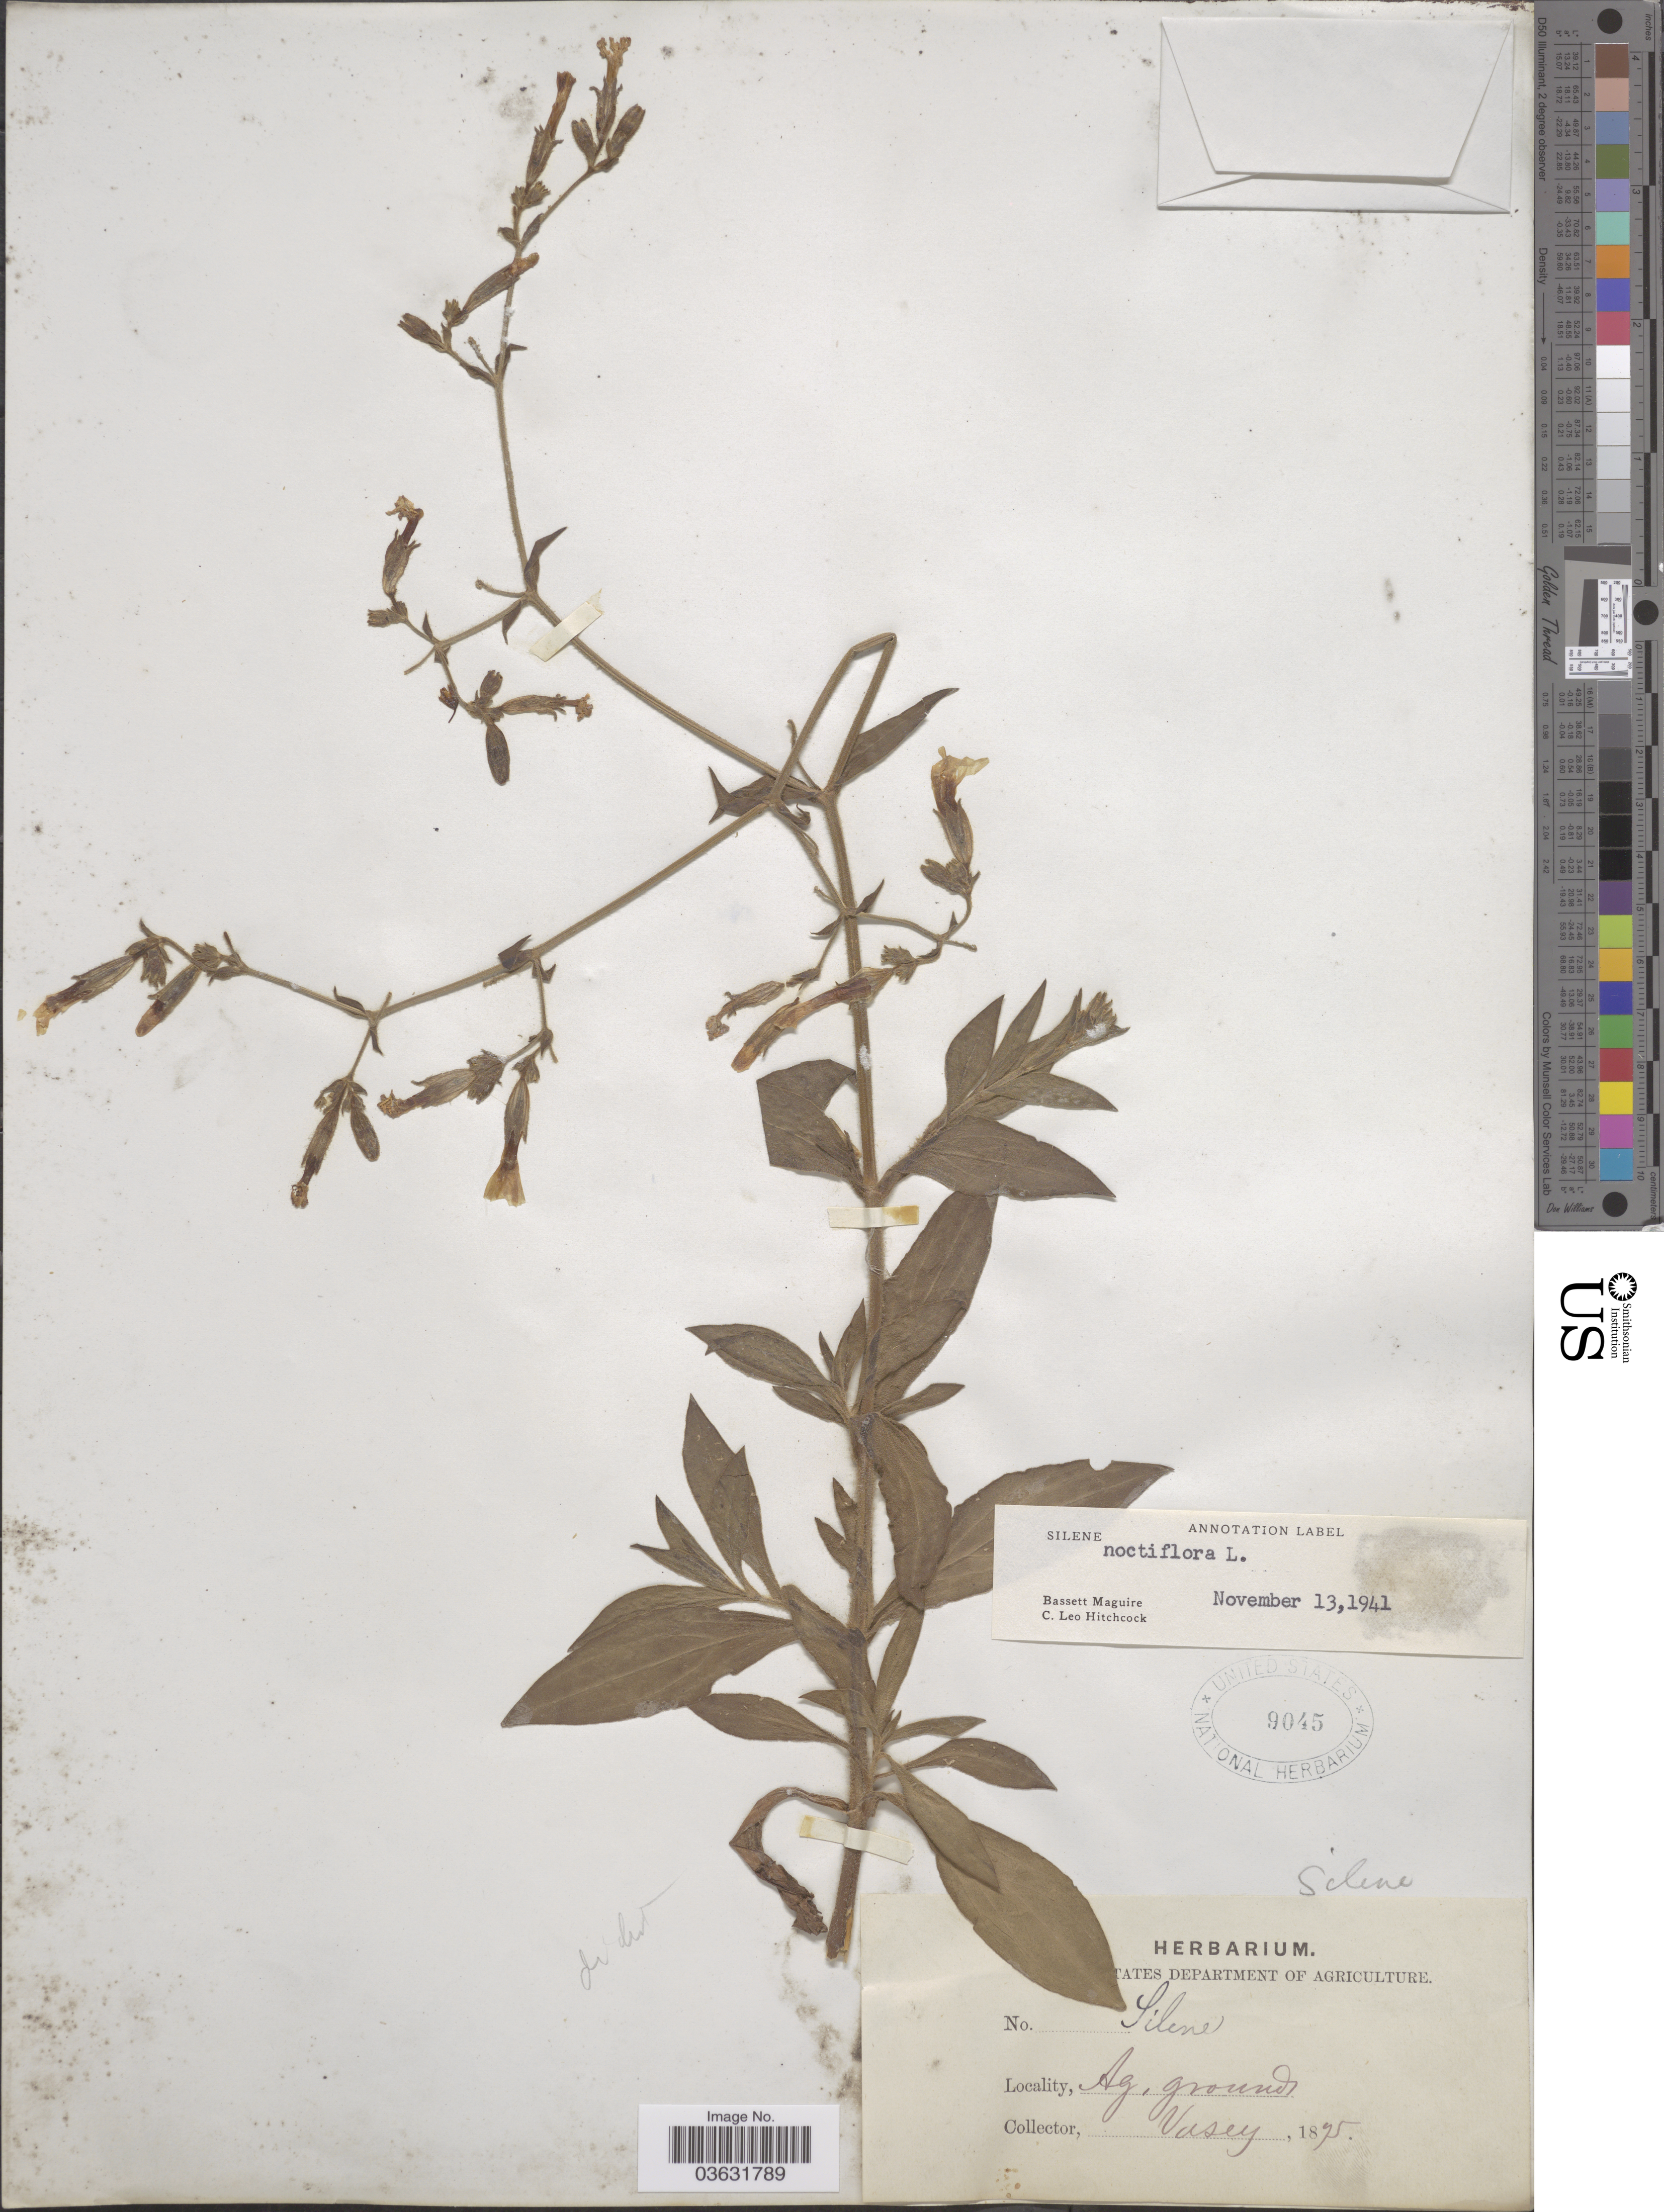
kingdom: Plantae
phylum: Tracheophyta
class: Magnoliopsida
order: Caryophyllales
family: Caryophyllaceae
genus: Silene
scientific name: Silene noctiflora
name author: L.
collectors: Vasey, --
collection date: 1875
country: United States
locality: Ag. grounds.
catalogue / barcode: US 9045